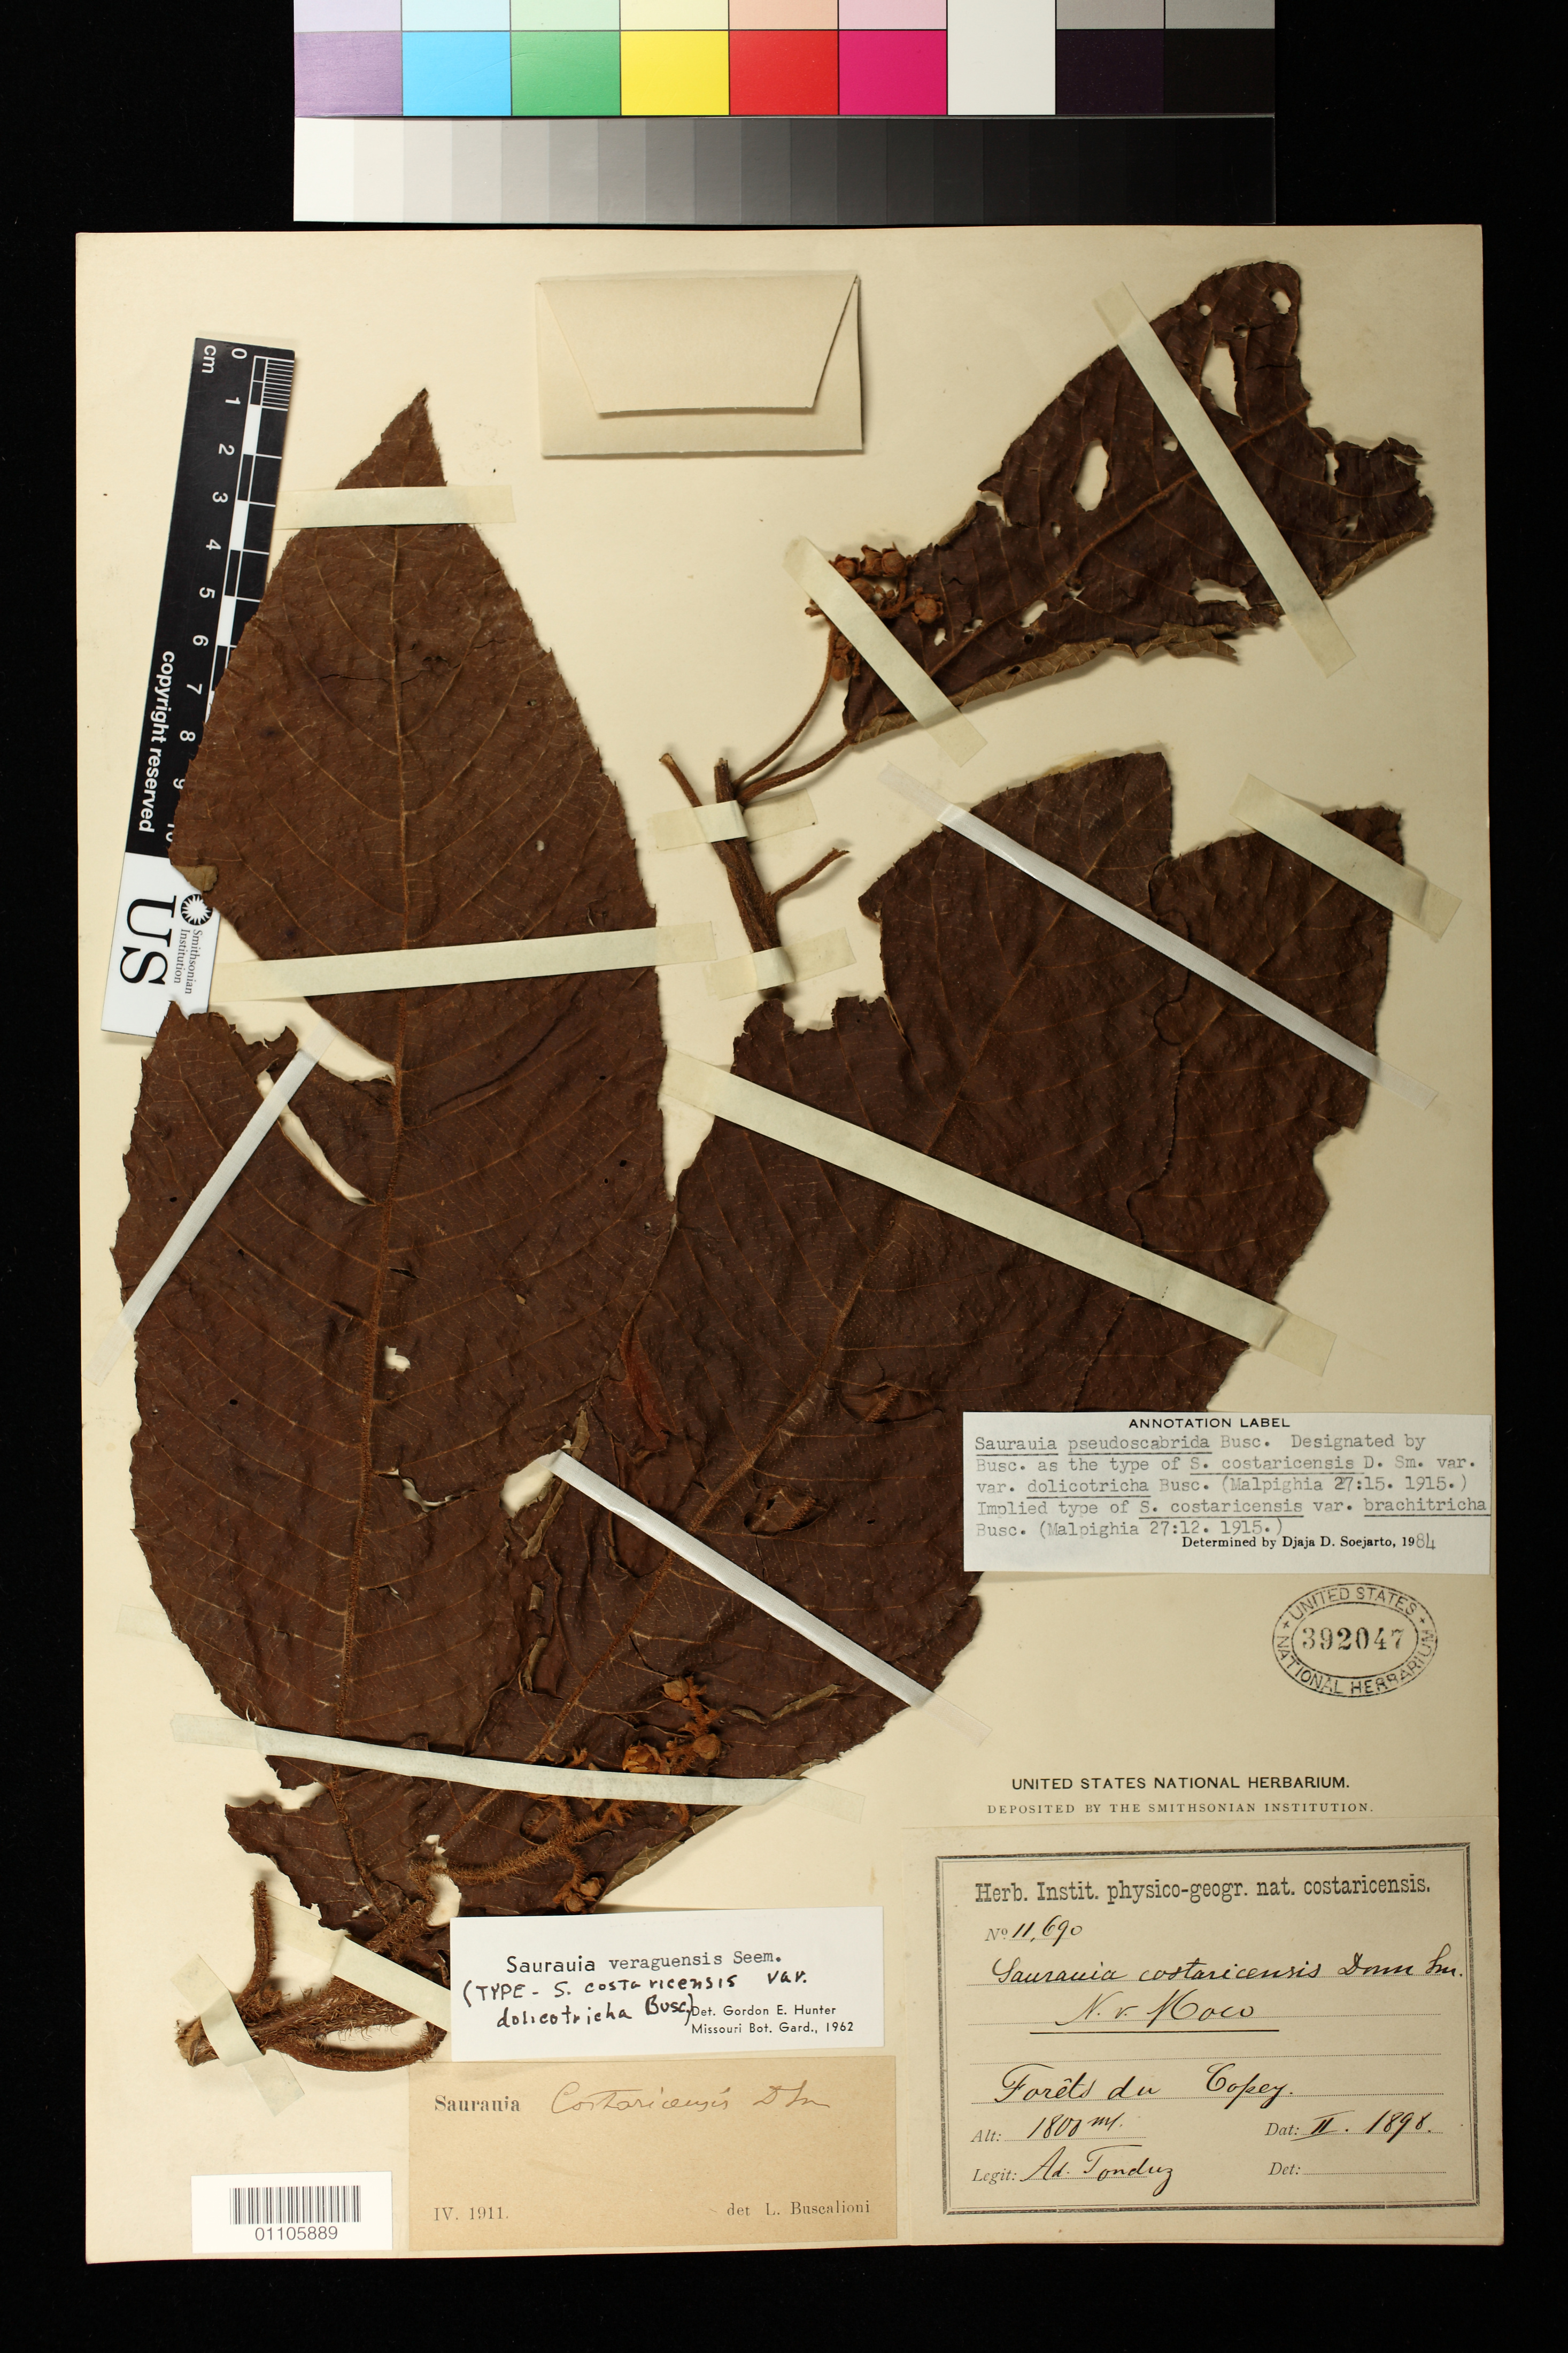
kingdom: Plantae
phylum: Tracheophyta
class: Magnoliopsida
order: Ericales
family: Actinidiaceae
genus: Saurauia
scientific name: Saurauia costaricensis var. brachytricha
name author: Buscal.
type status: Syntype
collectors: A. Tonduz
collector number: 11690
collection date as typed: Feb 1898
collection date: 1898-02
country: Costa Rica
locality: Copey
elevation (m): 1800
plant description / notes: Typification of the names Saurauia costaricensis var. brachytricha ("brachitricha") & S. costaricensis var. dolicotricha is confusing; Buscalioni cited some of the same collections (but apparently different duplicates?) under both names.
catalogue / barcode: US 392047